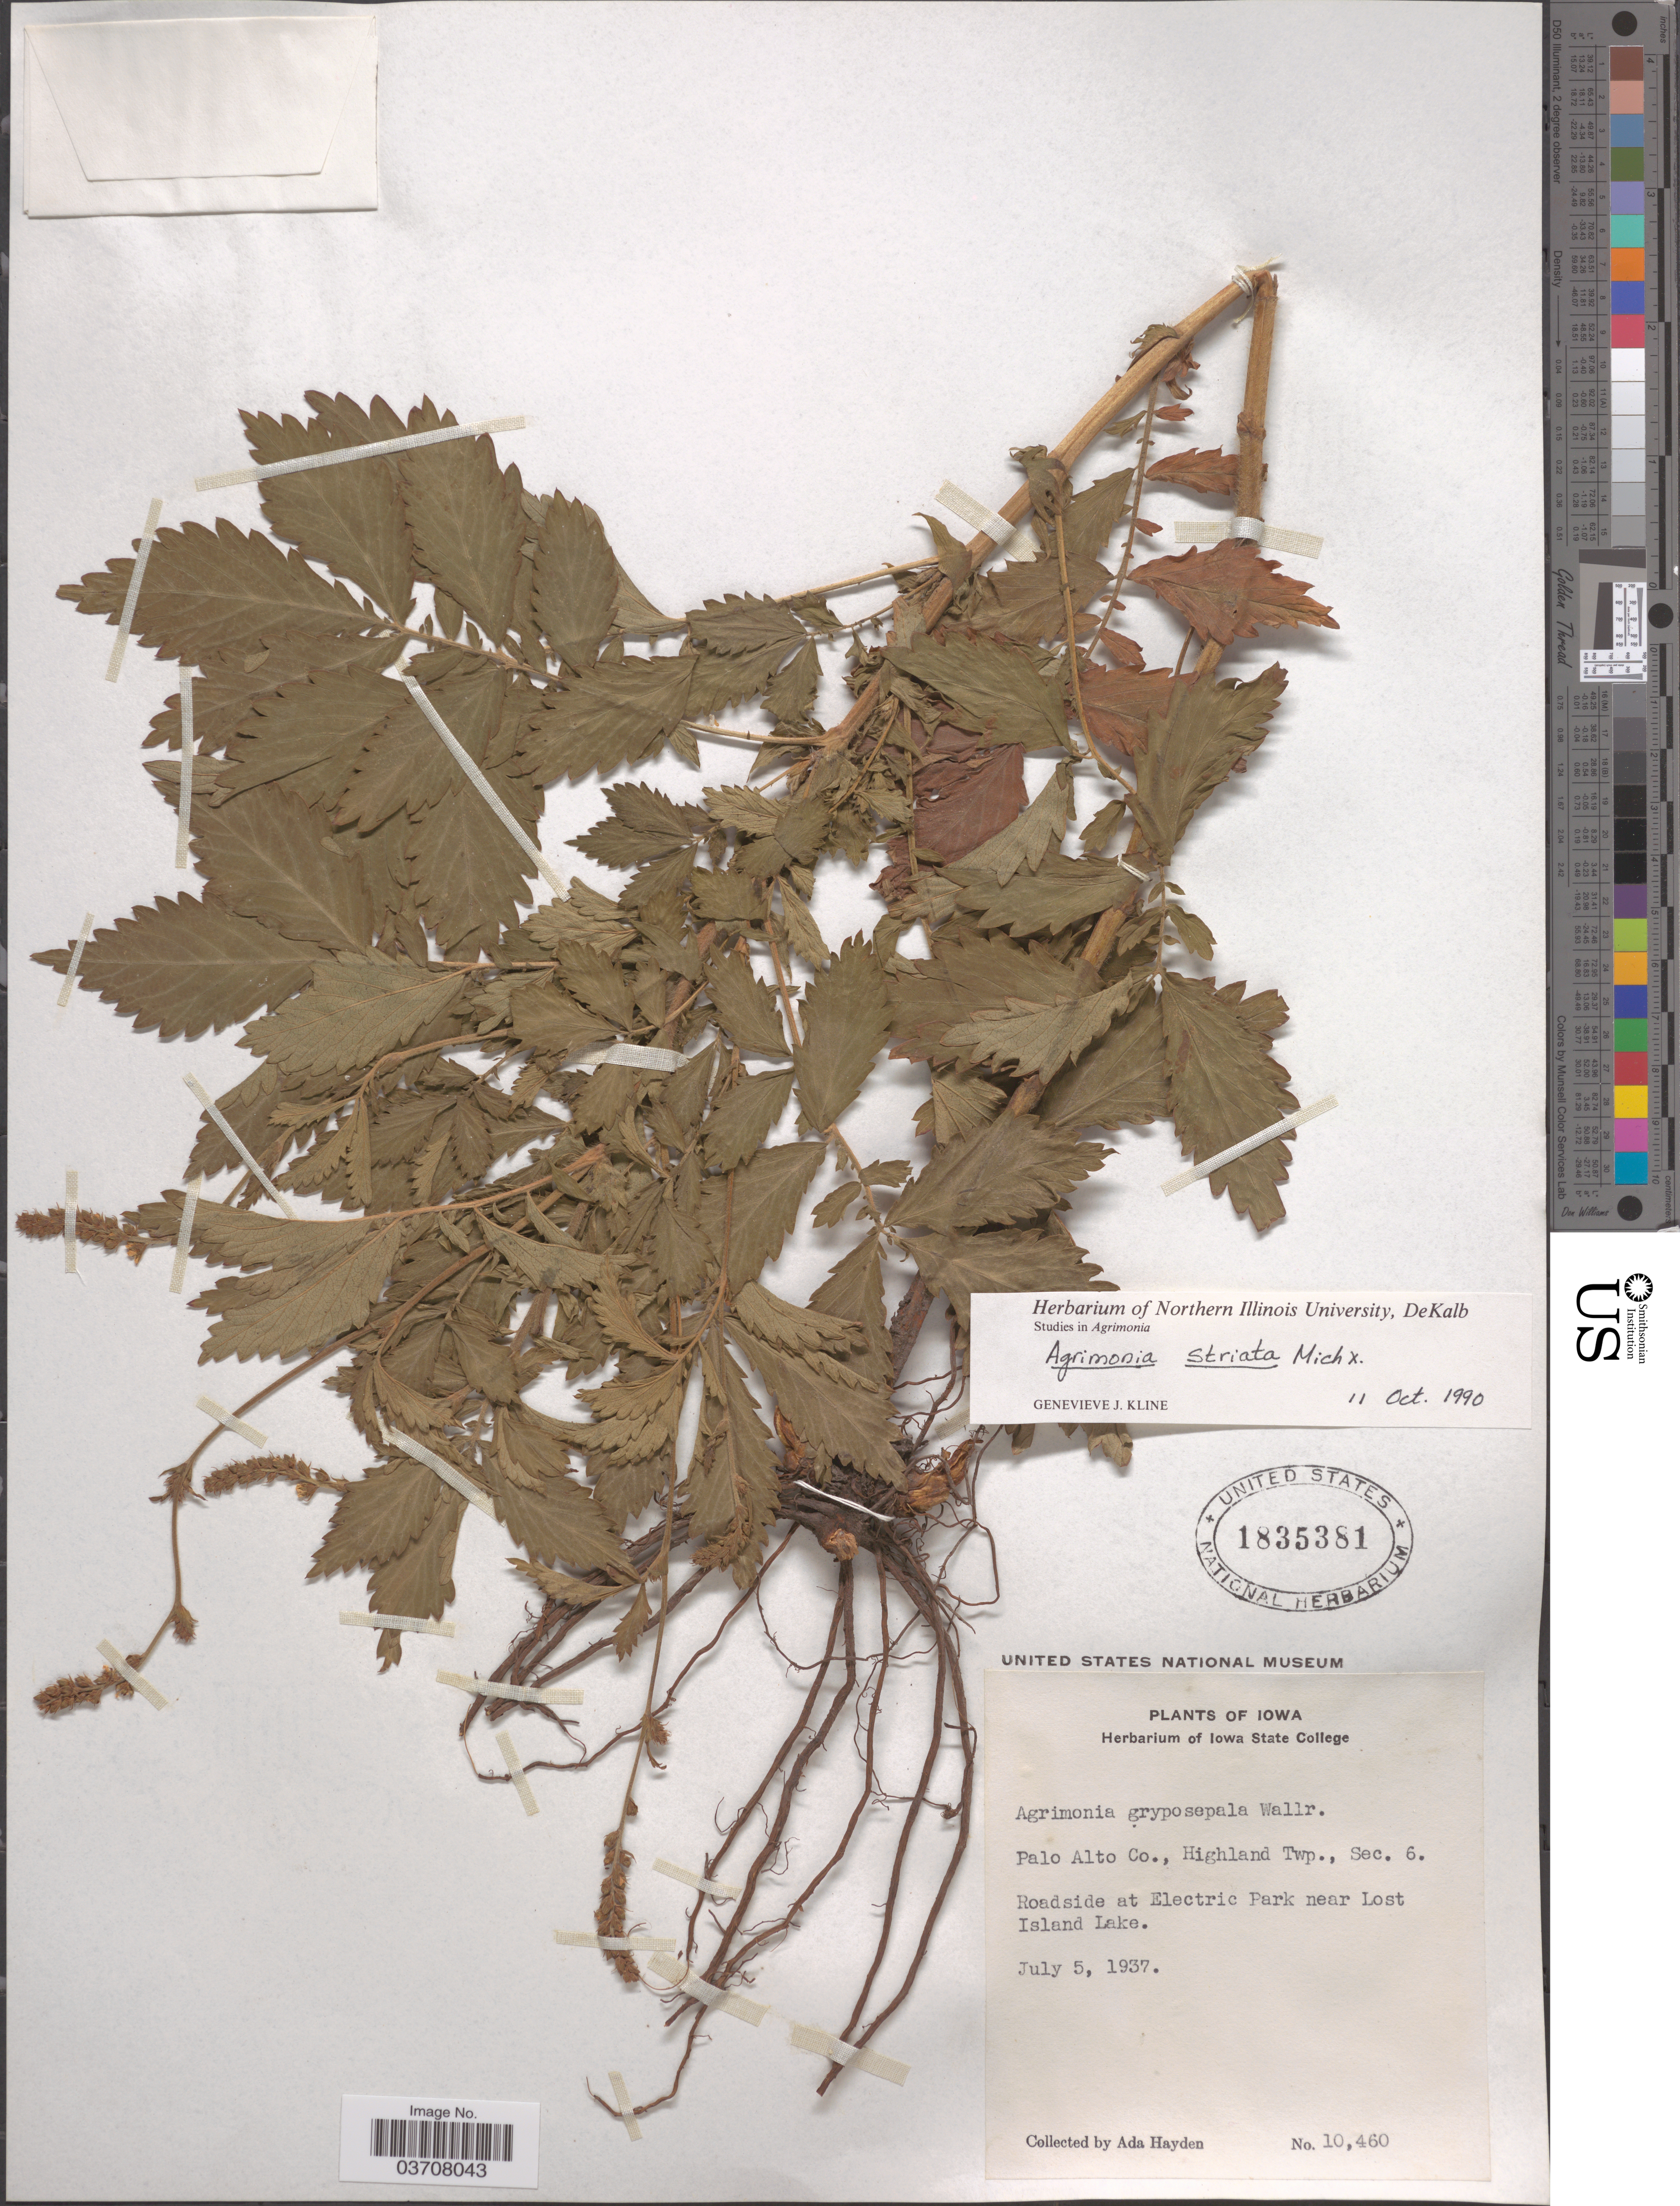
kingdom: Plantae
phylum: Tracheophyta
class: Magnoliopsida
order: Rosales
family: Rosaceae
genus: Agrimonia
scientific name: Agrimonia striata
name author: Michx.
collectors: Ada Hayden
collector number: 10460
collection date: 1937-07-05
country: United States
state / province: Iowa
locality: Palo Alto Co., Highland Twp., Sec. 6. Roadside at Electric Park near Lost Island Lake.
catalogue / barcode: US 1835381